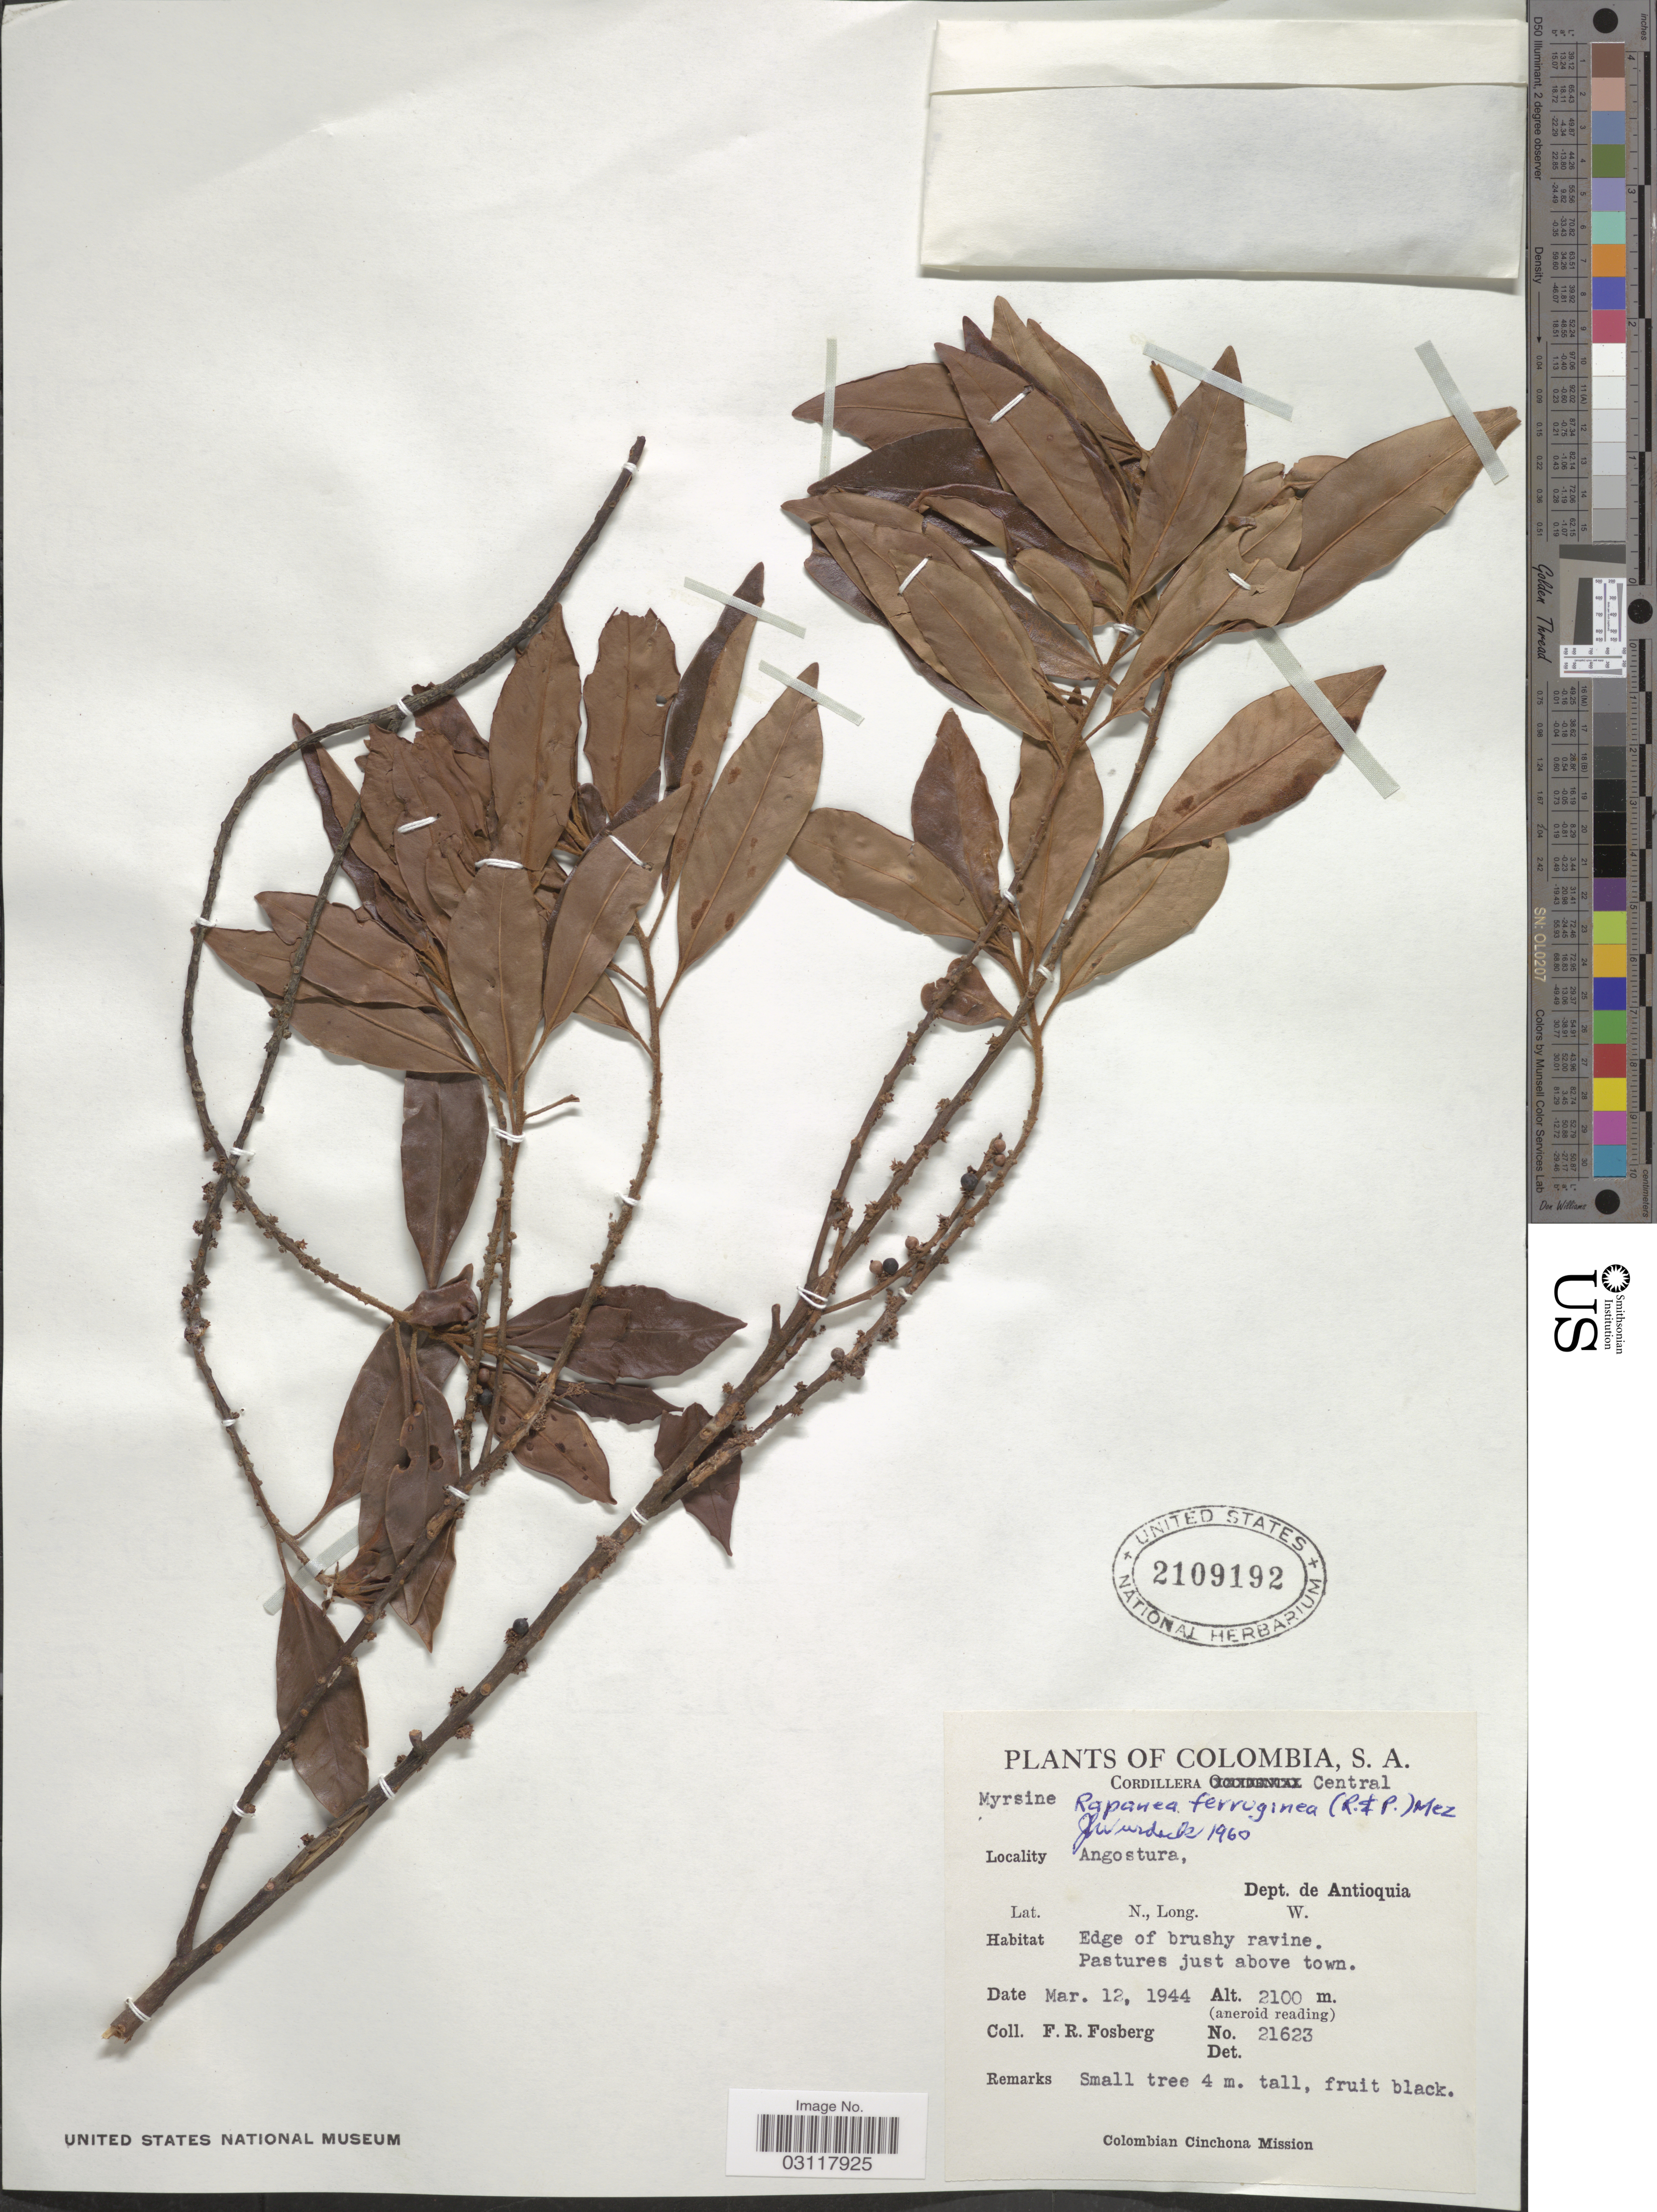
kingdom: Plantae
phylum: Tracheophyta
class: Magnoliopsida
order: Ericales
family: Primulaceae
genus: Rapanea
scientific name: Rapanea ferruginea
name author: (Ruiz & Pav.) Mez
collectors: F. R. Fosberg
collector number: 21623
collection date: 1944-03-12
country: Colombia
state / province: Antioquia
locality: Cordillera Central. Angostura, Dept. de Antioquia. Pastures just above town.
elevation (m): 2100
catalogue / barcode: US 2109192